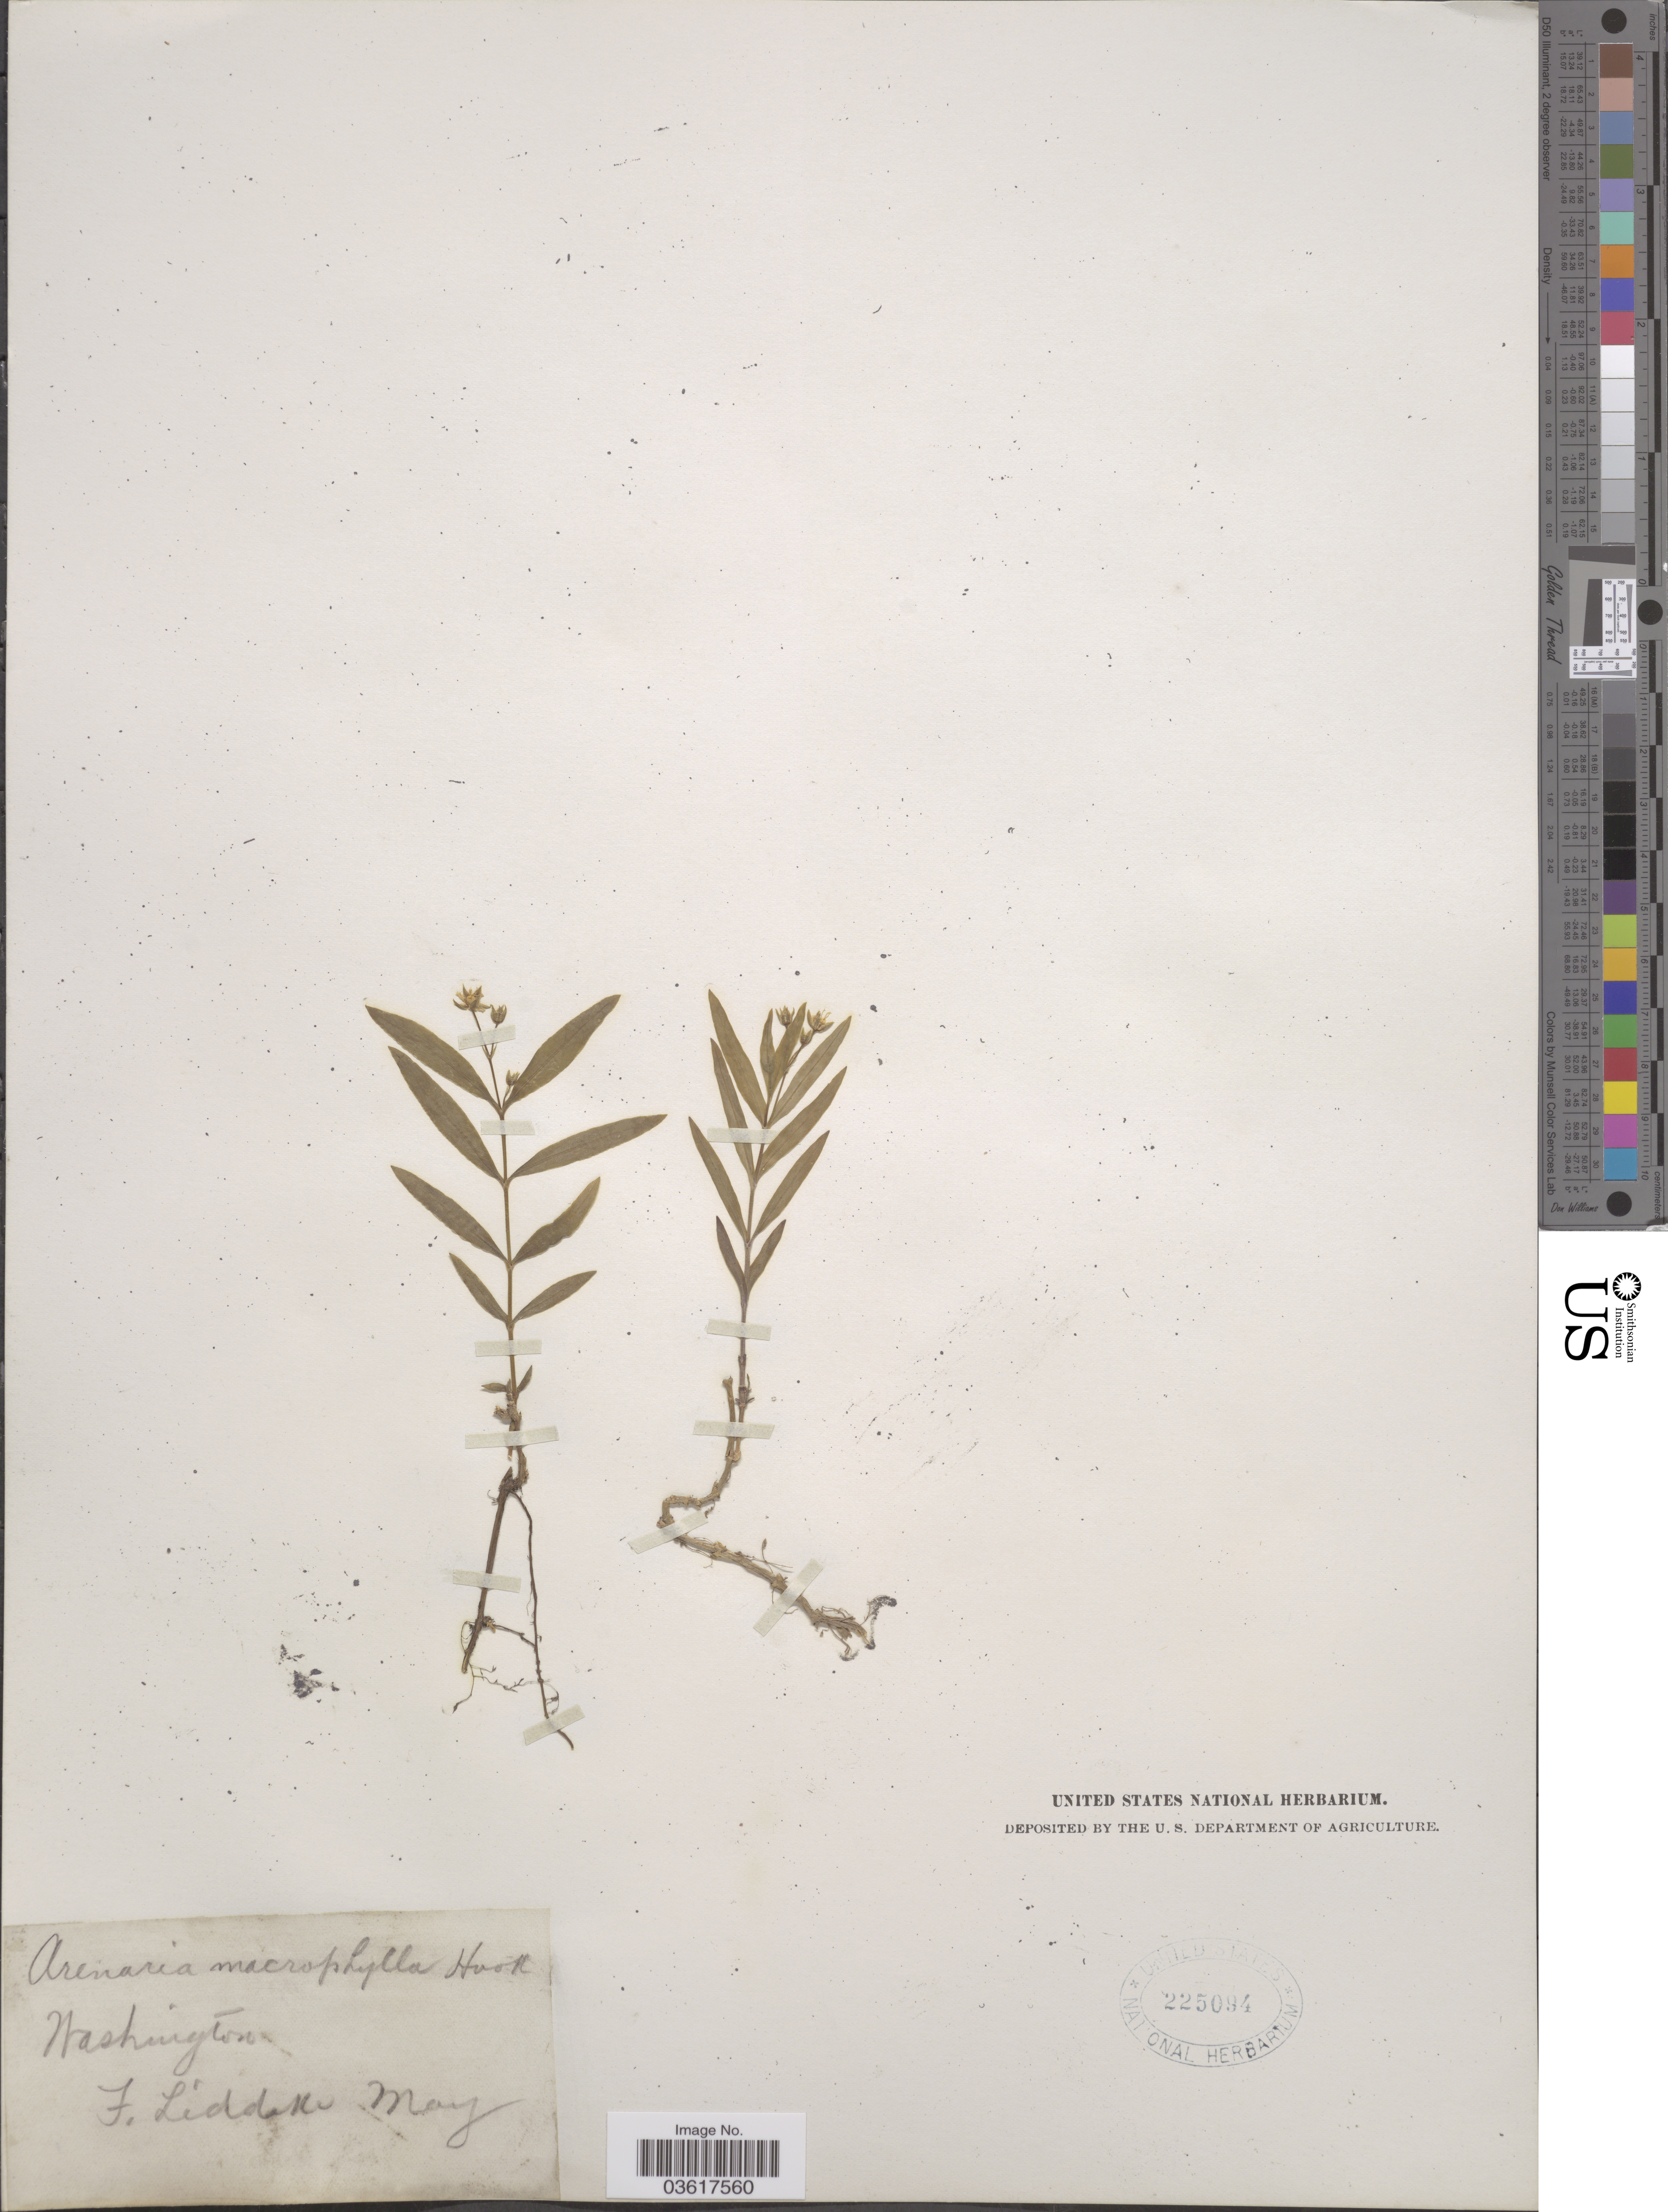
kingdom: Plantae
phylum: Tracheophyta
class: Magnoliopsida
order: Caryophyllales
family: Caryophyllaceae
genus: Moehringia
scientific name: Moehringia macrophylla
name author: (Hook.) Fenzl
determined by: Strong, Mark T., (BOT), Smithsonian Institution - National Museum of Natural History (UNITED STATES)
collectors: F. Liddeke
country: United States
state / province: Washington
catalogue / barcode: US 225094